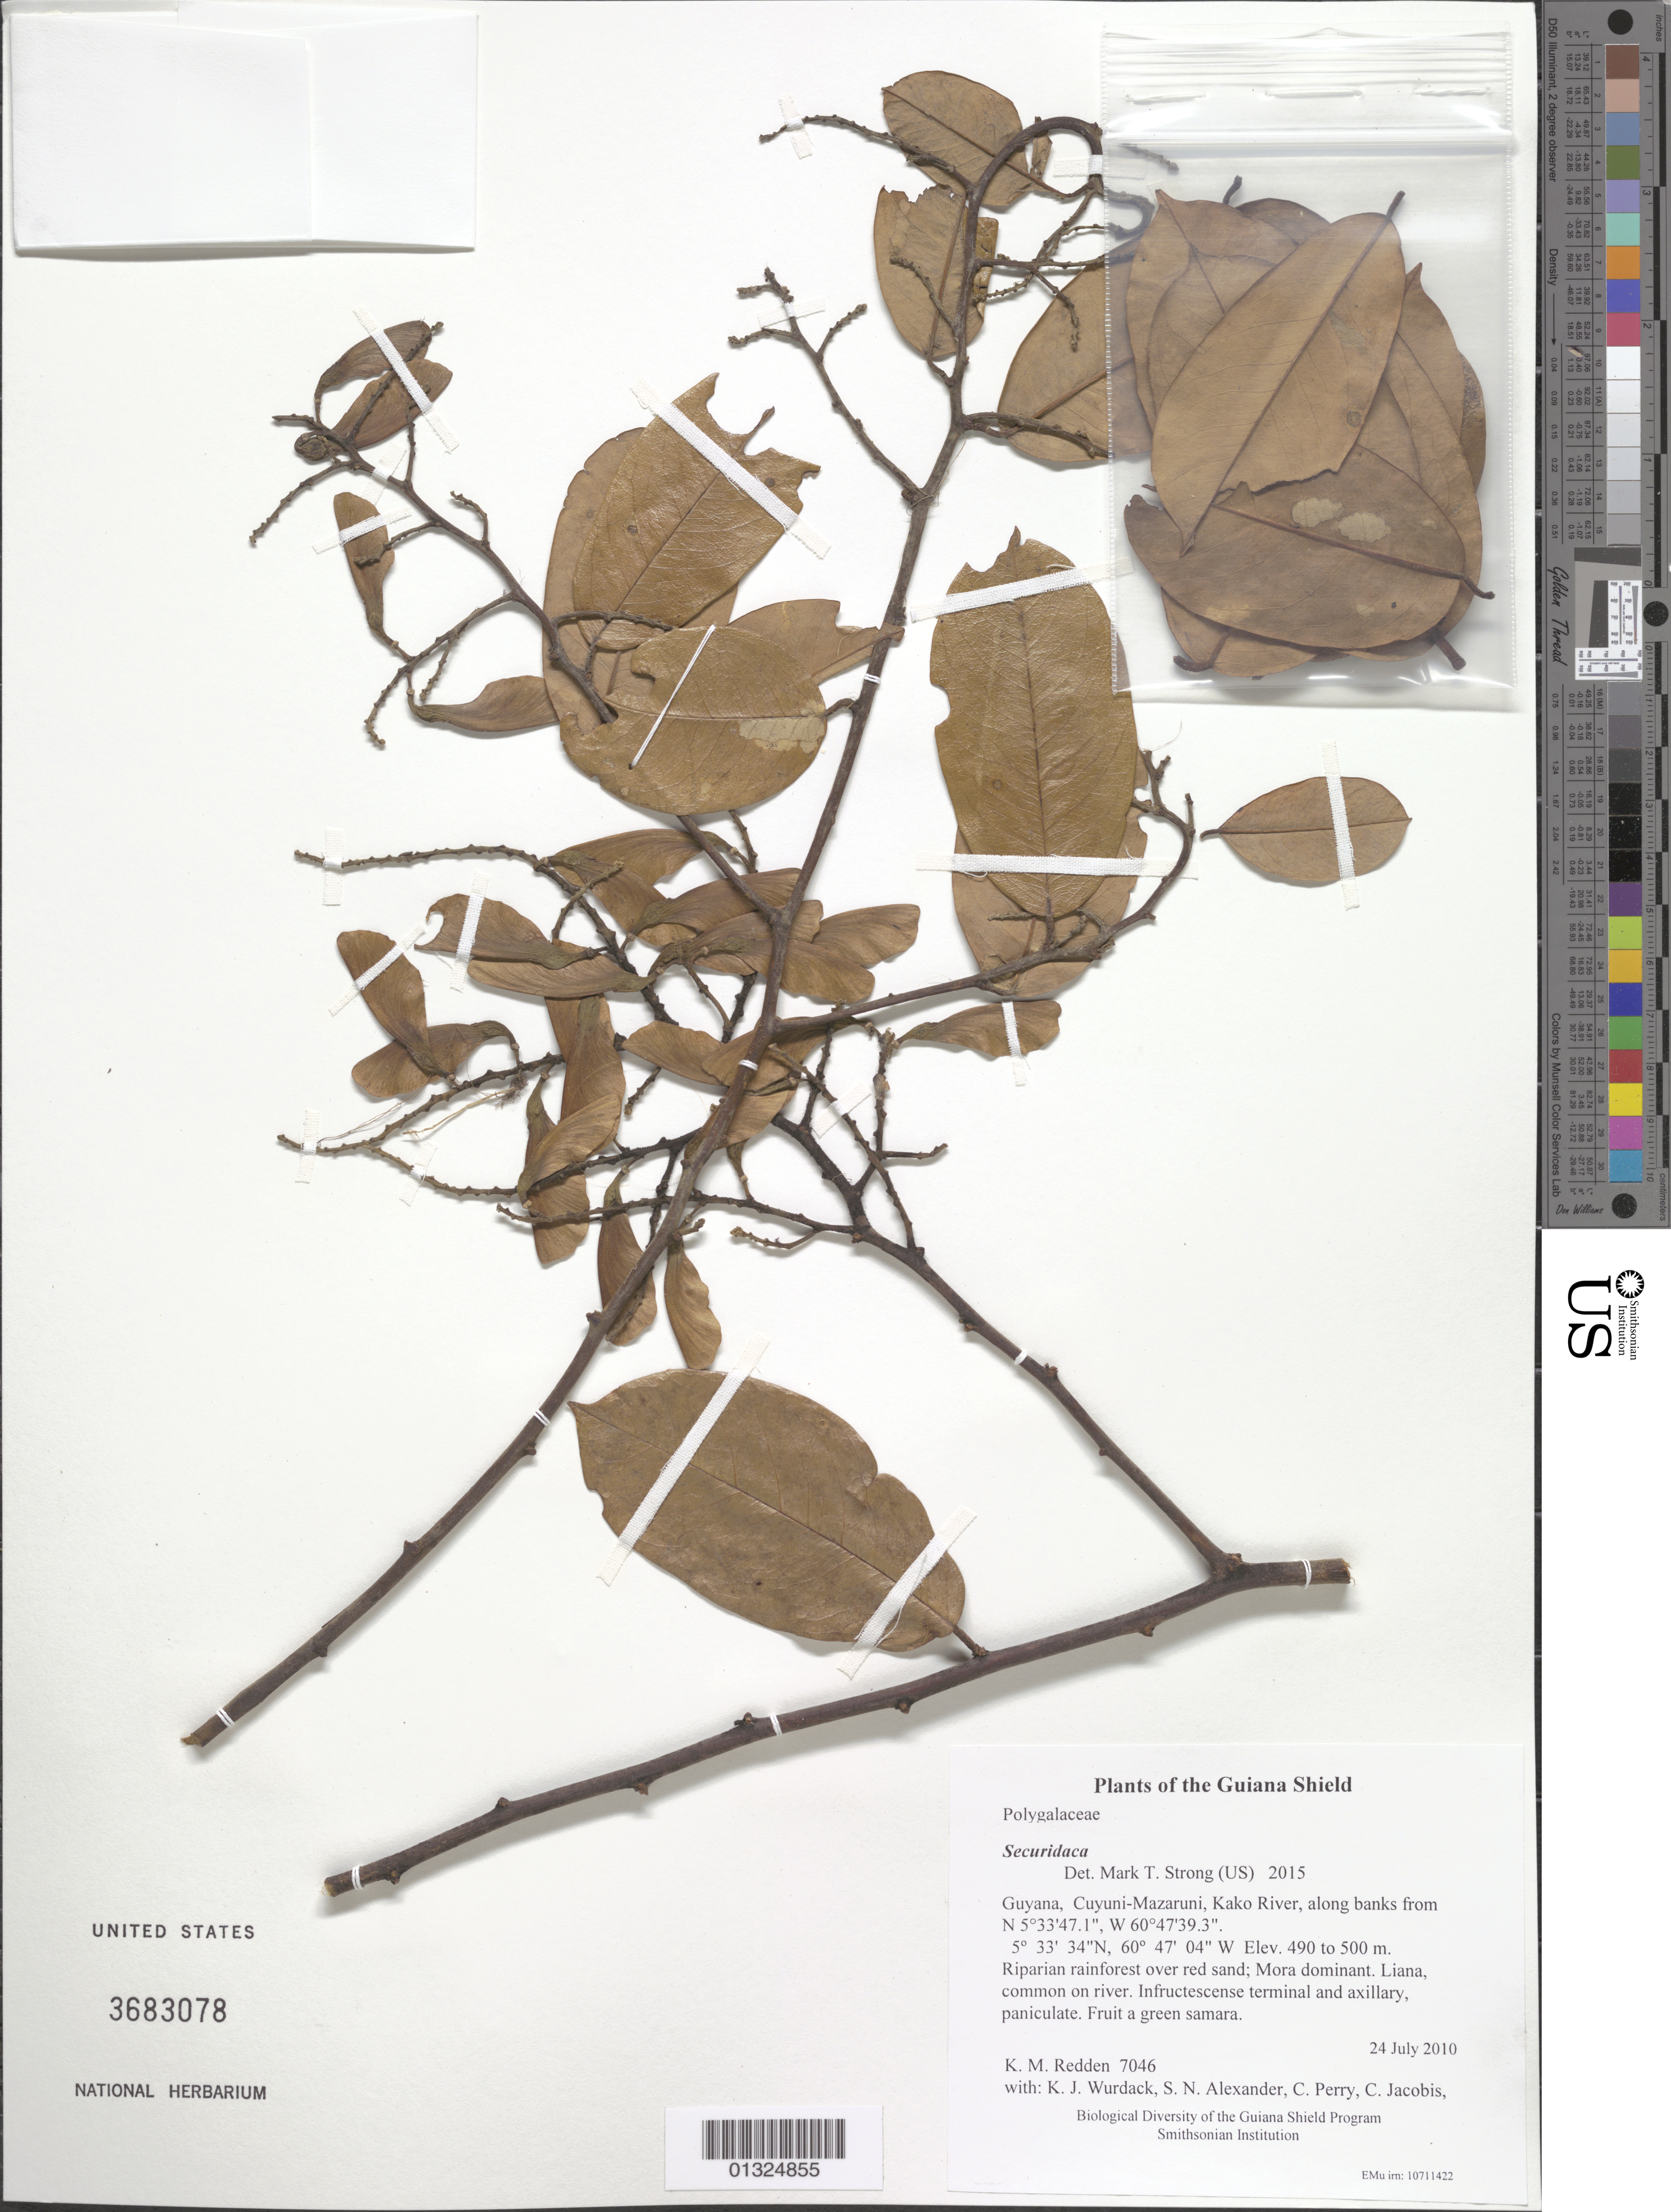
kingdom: Plantae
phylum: Tracheophyta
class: Magnoliopsida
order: Fabales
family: Polygalaceae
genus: Securidaca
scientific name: Securidaca sp.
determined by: Strong, M. T., (US), Smithsonian Institution - National Museum of Natural History (UNITED STATES)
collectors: K. M. Redden, K. Wurdack, S. N. Alexander, C. Perry, C. Jacobis, D. Hunter, V. Roland & H. Hunter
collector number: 7046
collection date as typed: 24 July 2010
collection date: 2010-07-24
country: Guyana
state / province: Cuyuni-Mazaruni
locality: Kako River, along banks from N 5°33'47.1", W 60°47'39.3"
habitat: Riparian rainforest over red sand; Mora dominant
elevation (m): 490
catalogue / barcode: US 3683078